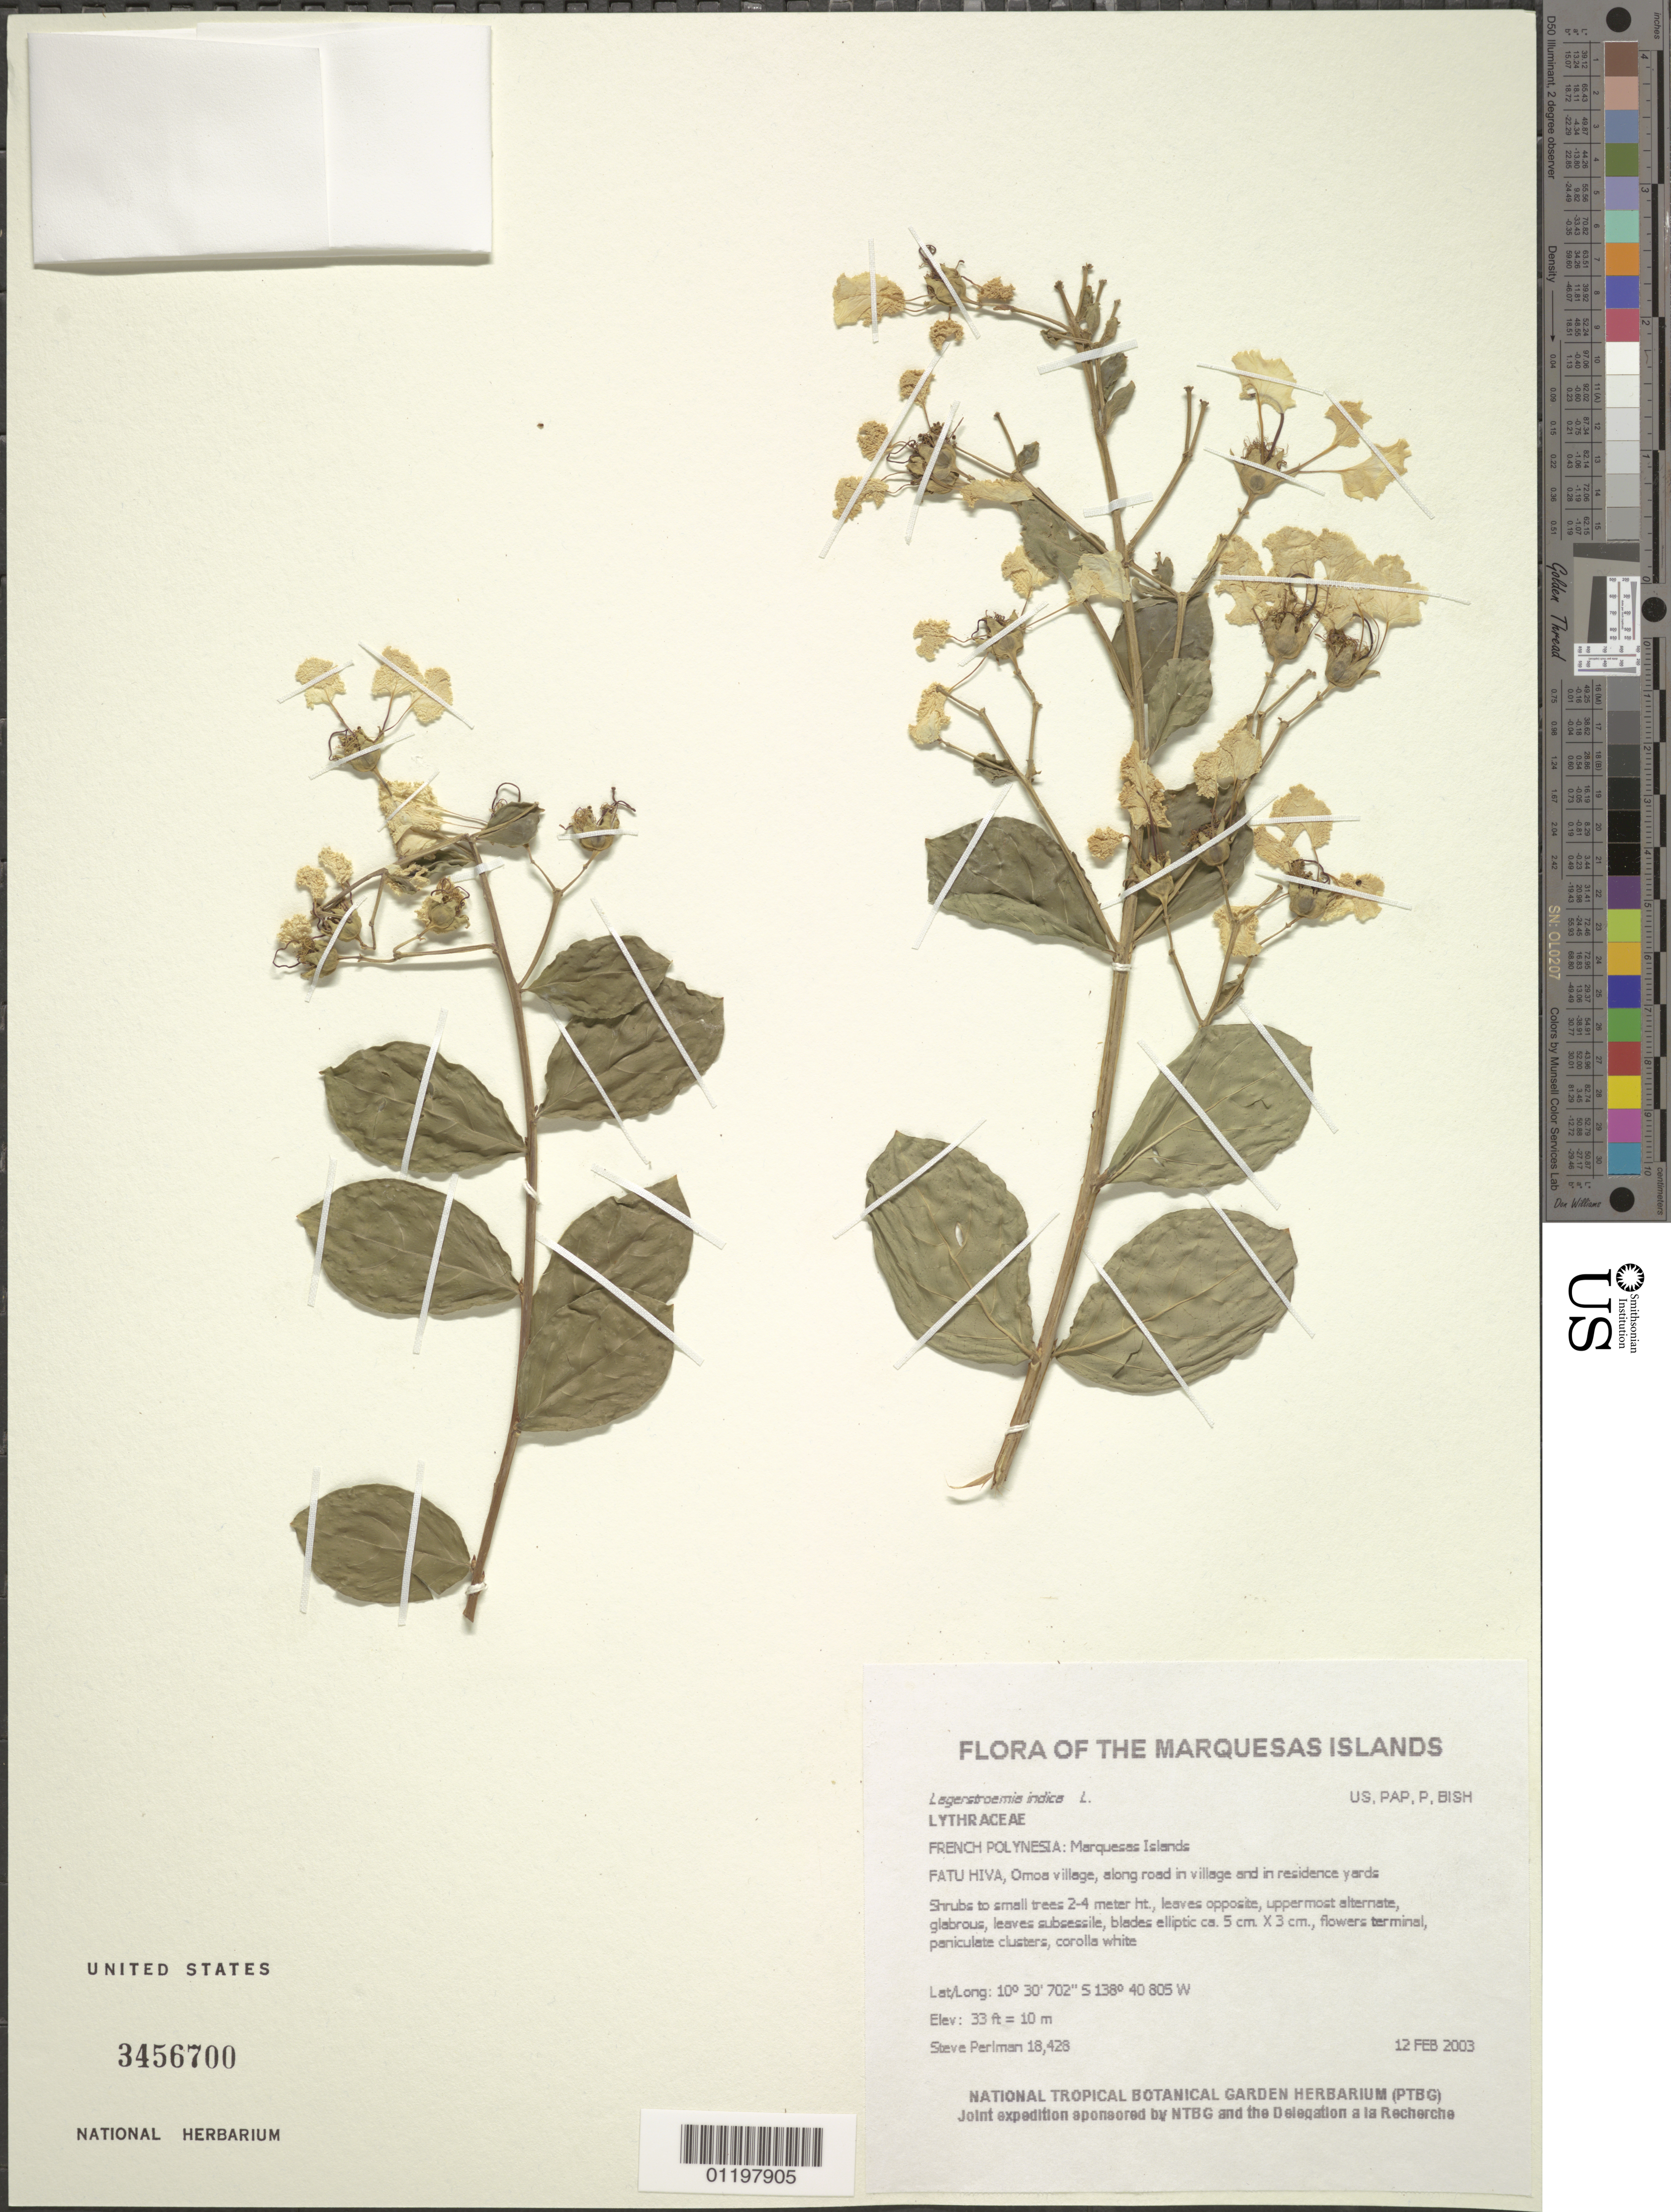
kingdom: Plantae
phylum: Tracheophyta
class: Magnoliopsida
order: Myrtales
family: Lythraceae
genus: Lagerstroemia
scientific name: Lagerstroemia indica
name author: L.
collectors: S. P. Perlman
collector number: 18428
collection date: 2003-02-12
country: French Polynesia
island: Fatu Hiva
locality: Omoa village, along road in village and in residence yards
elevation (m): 10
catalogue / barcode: US 3456700